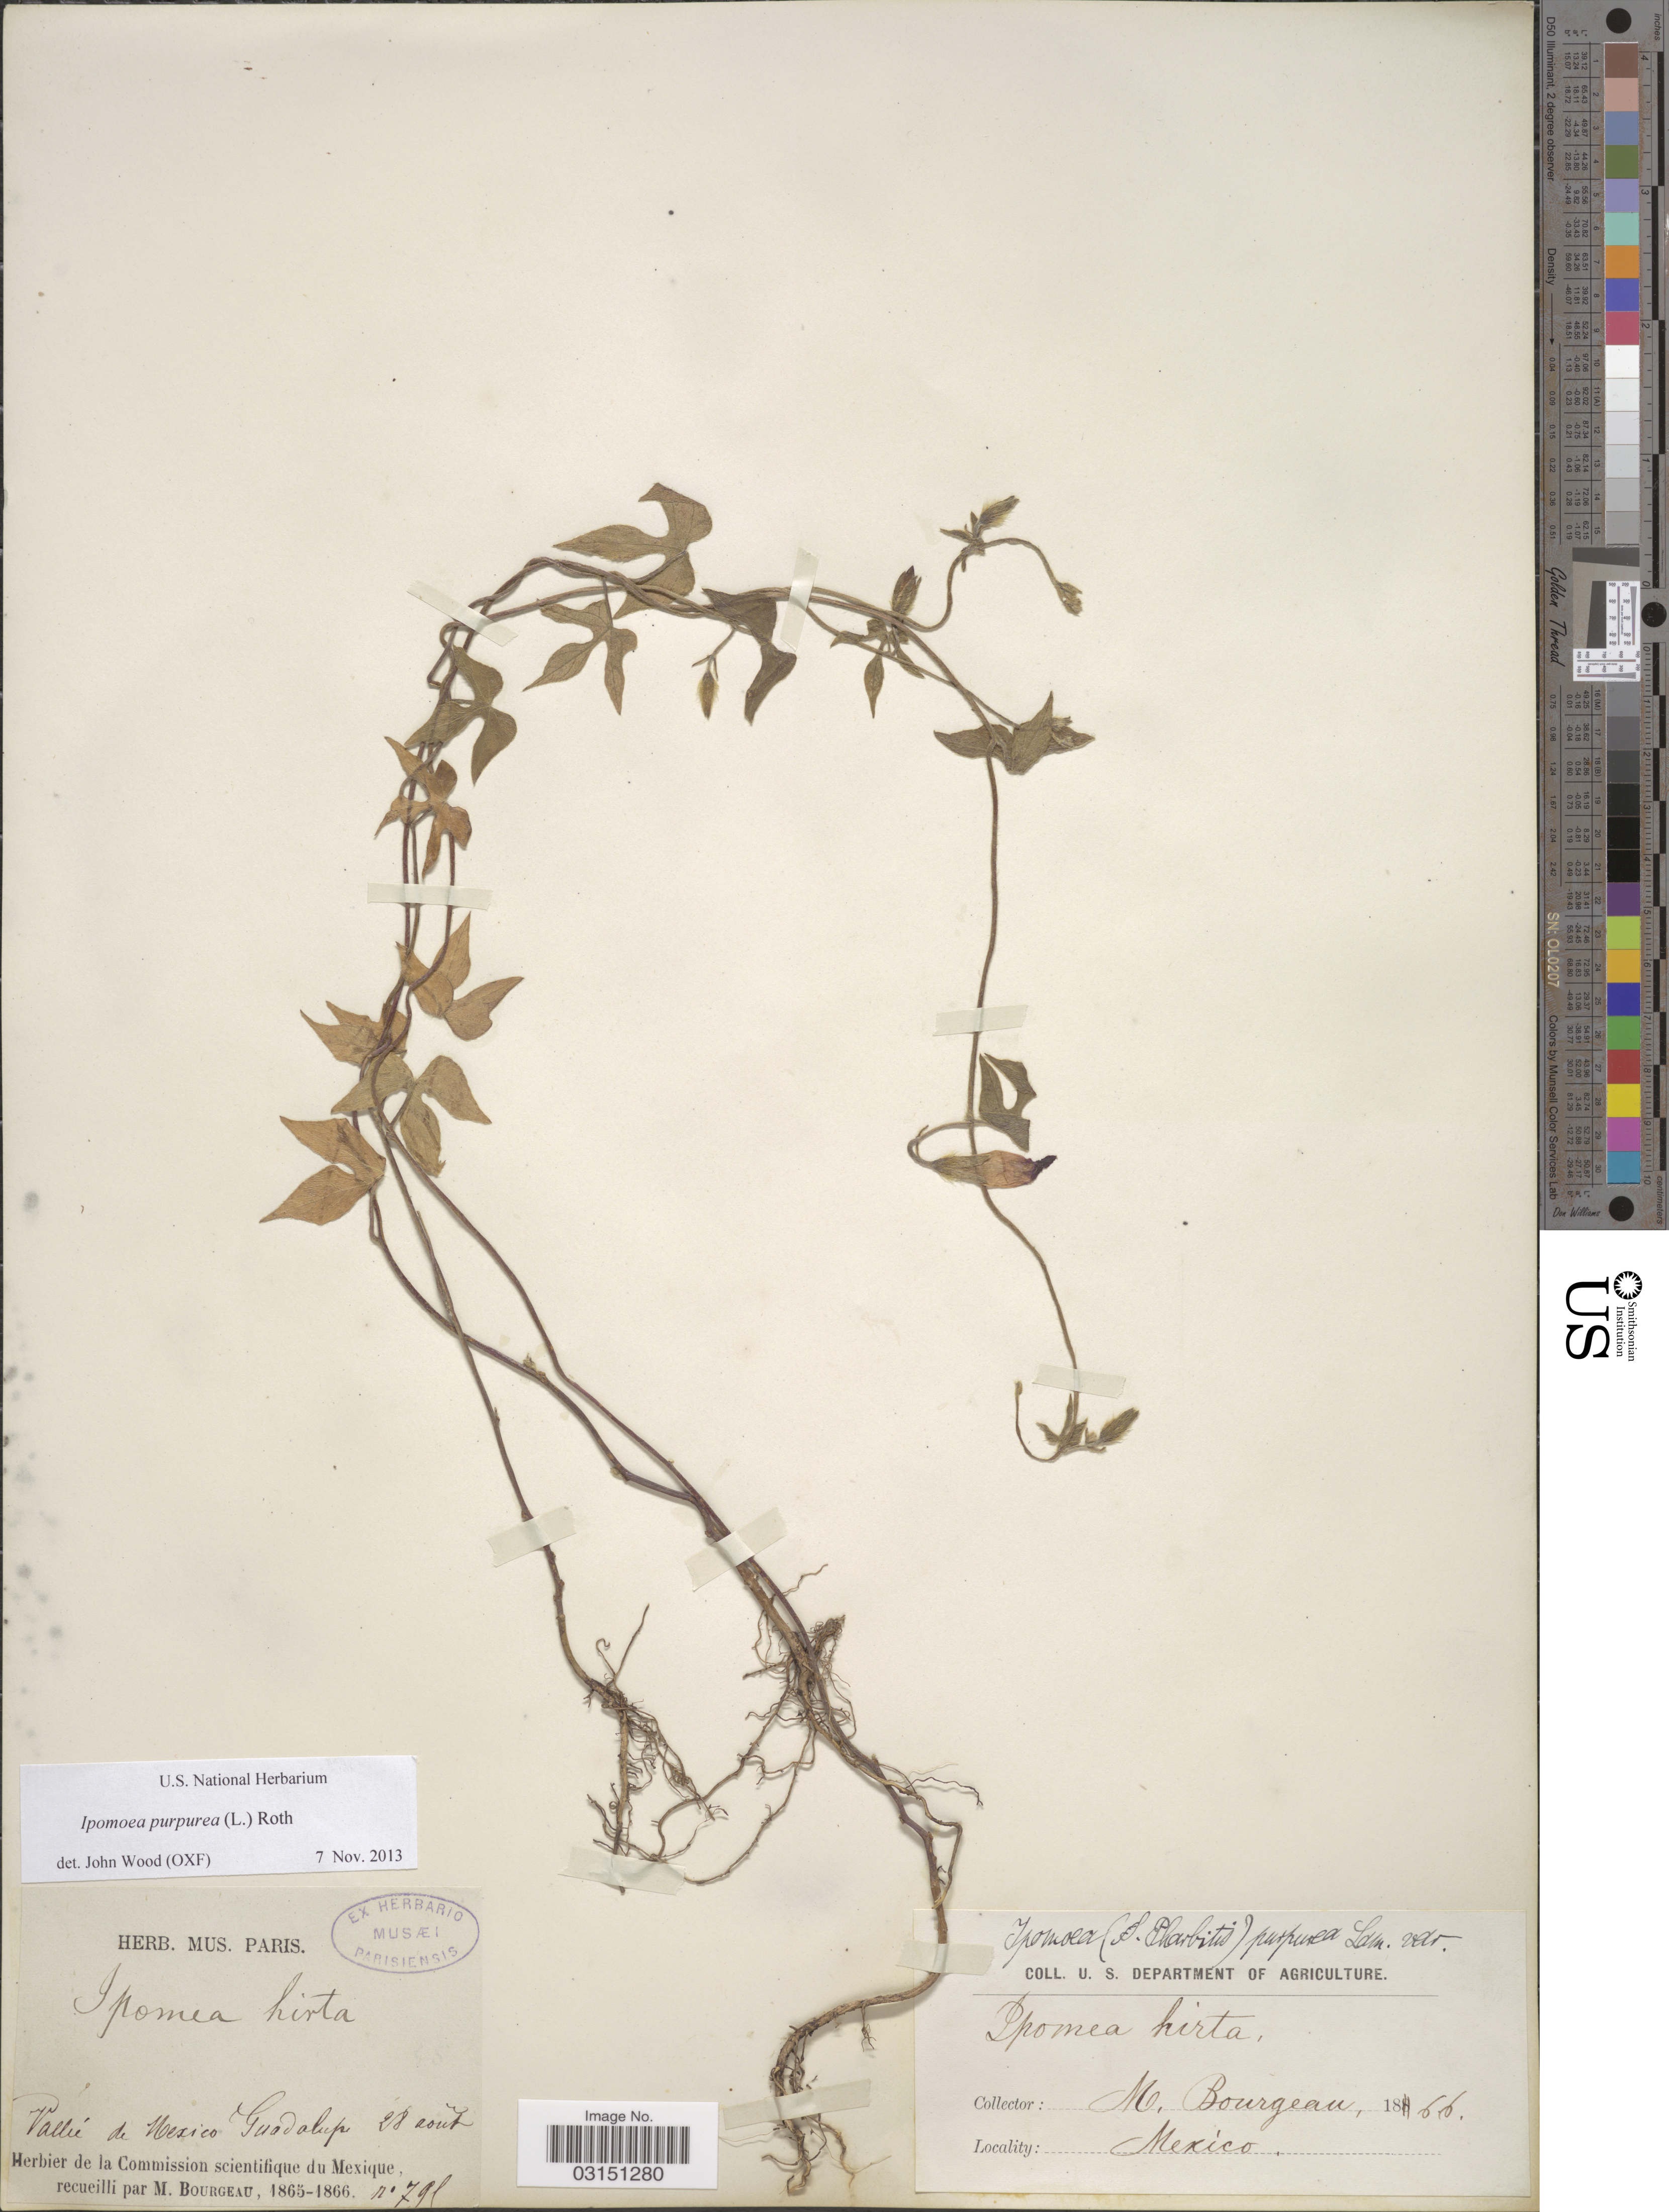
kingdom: Plantae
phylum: Tracheophyta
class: Magnoliopsida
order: Solanales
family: Convolvulaceae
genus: Ipomoea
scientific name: Ipomoea purpurea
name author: (L.) Roth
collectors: M. Bourgeau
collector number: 79l*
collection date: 1866-08-28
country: Mexico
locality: Vallée de Mexico, Guadalup.